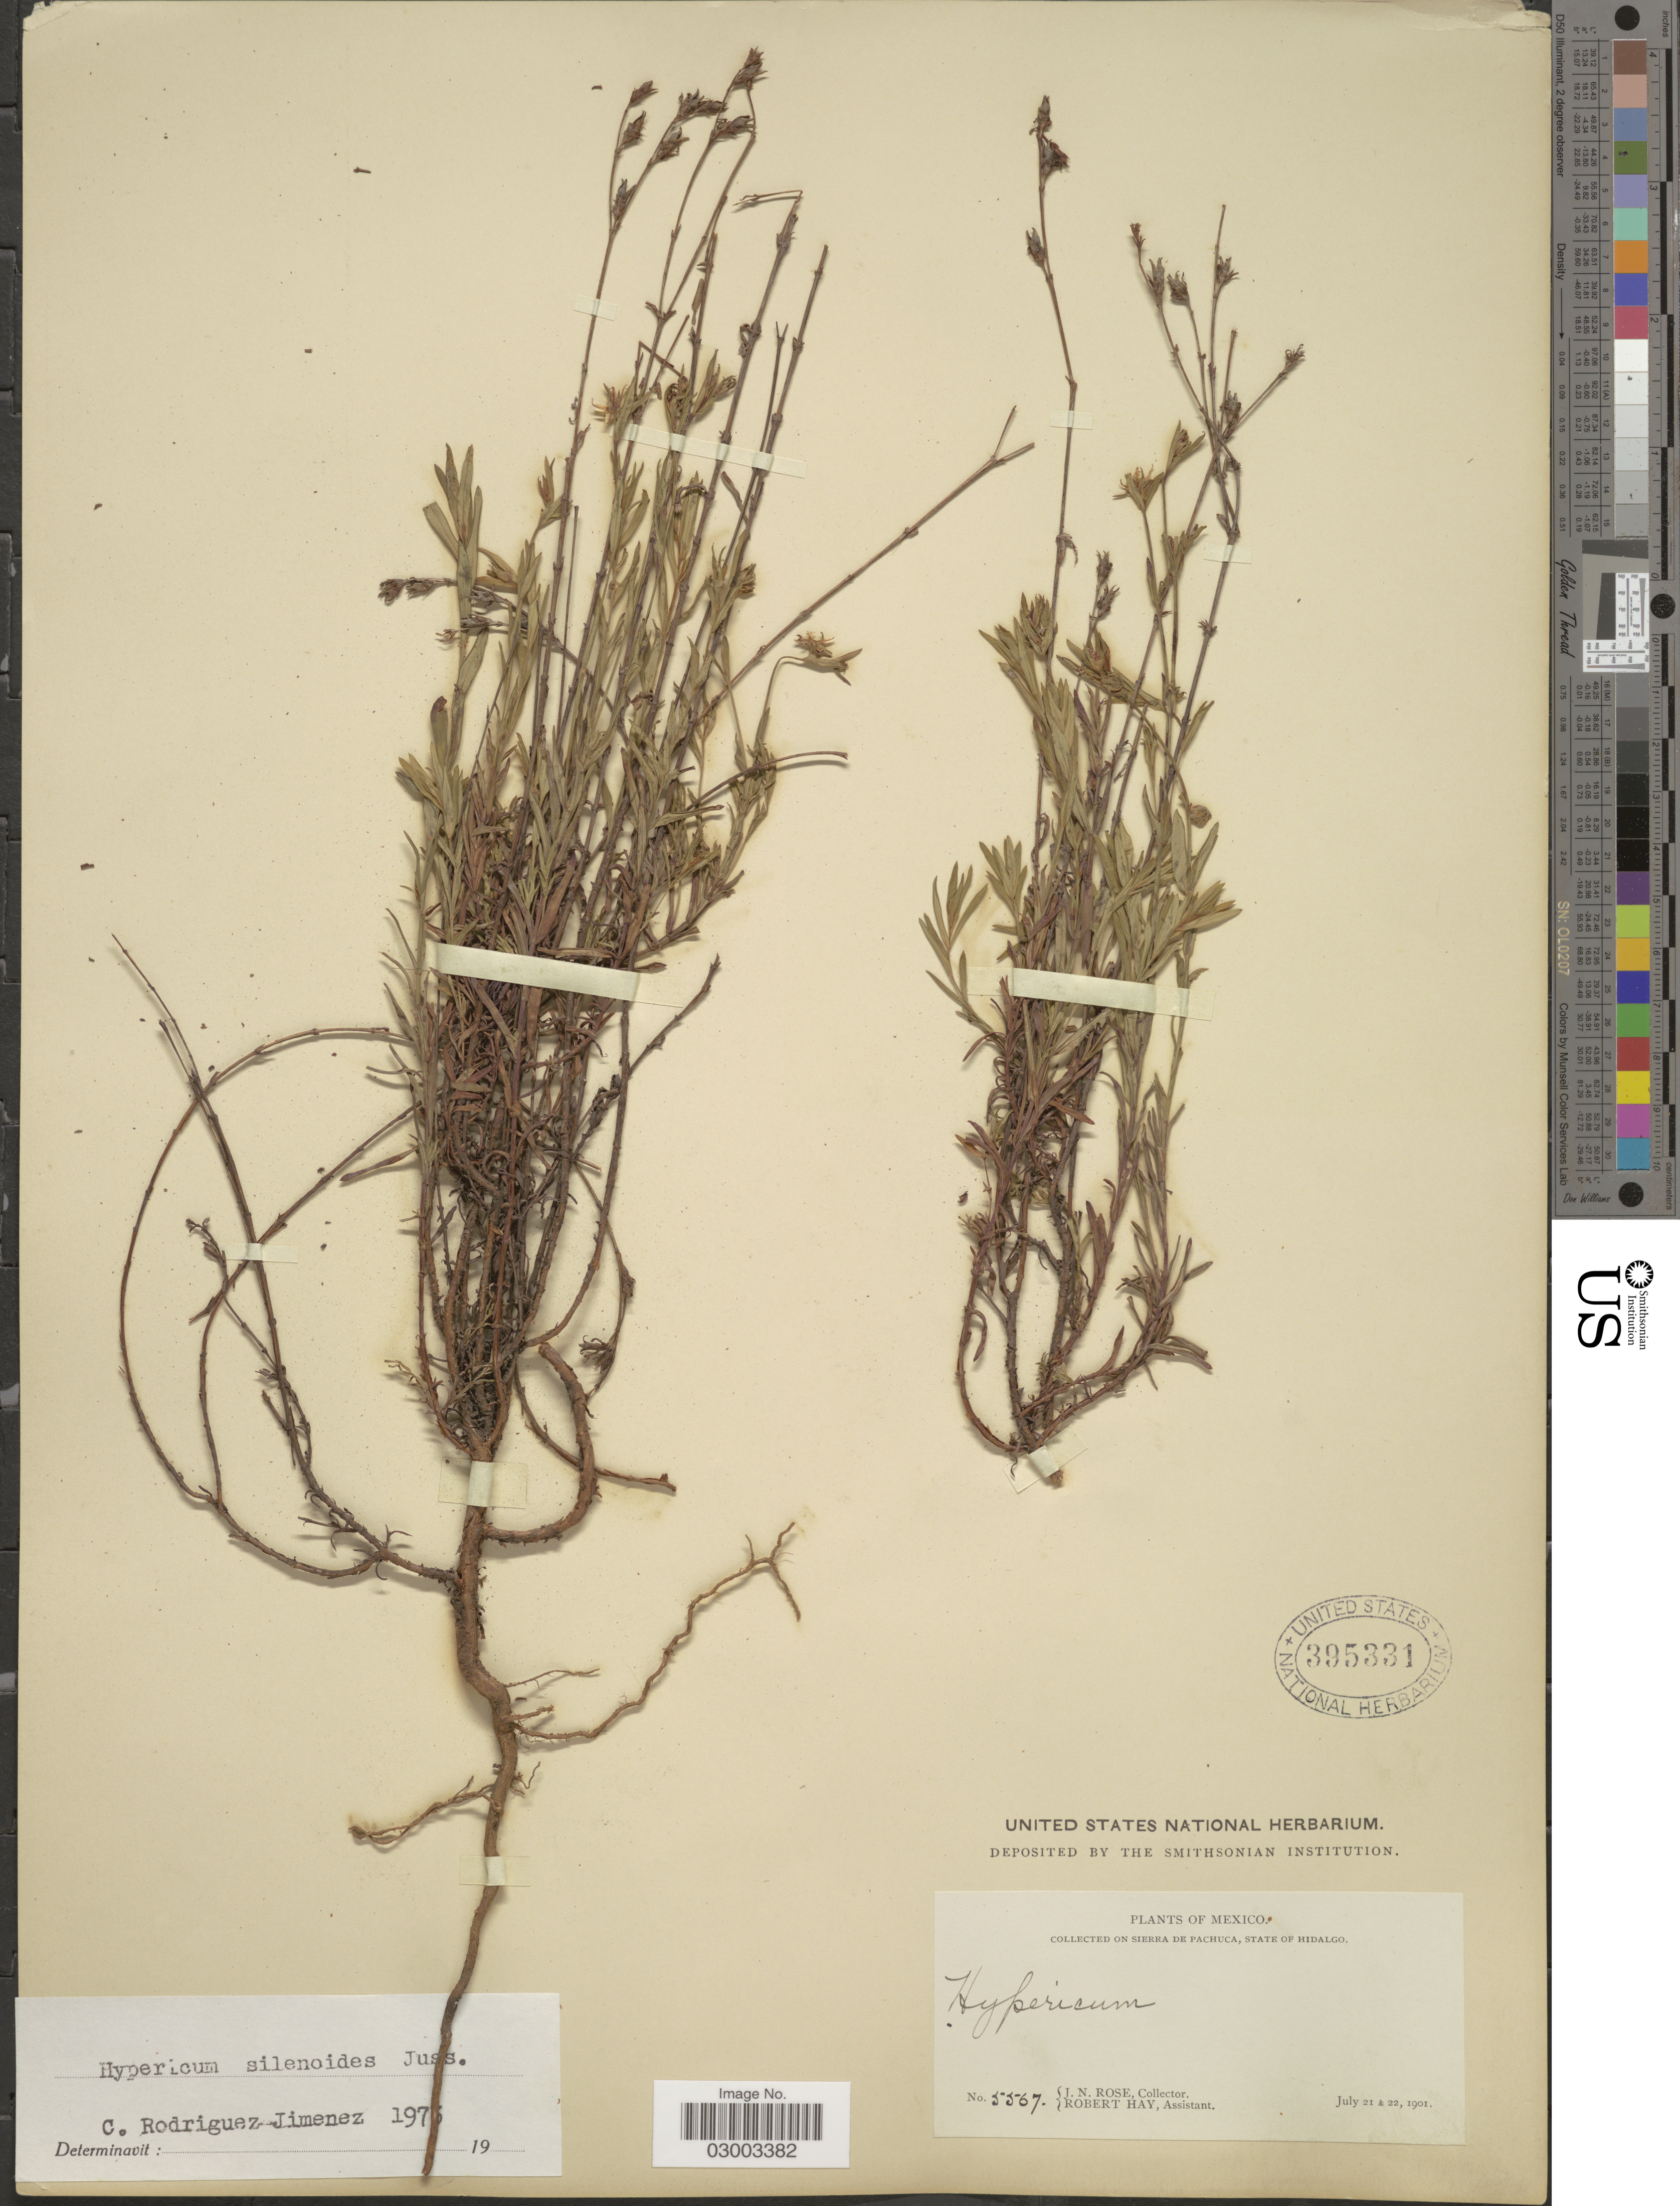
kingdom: Plantae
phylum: Tracheophyta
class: Magnoliopsida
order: Malpighiales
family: Hypericaceae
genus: Hypericum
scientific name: Hypericum silenoides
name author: Juss.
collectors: J. N. Rose & R. Hay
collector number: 5567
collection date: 1901-07-21/1901-07-22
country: Mexico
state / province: Hidalgo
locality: On Sierra de Pachuca, State of Hidalgo.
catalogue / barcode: US 395331